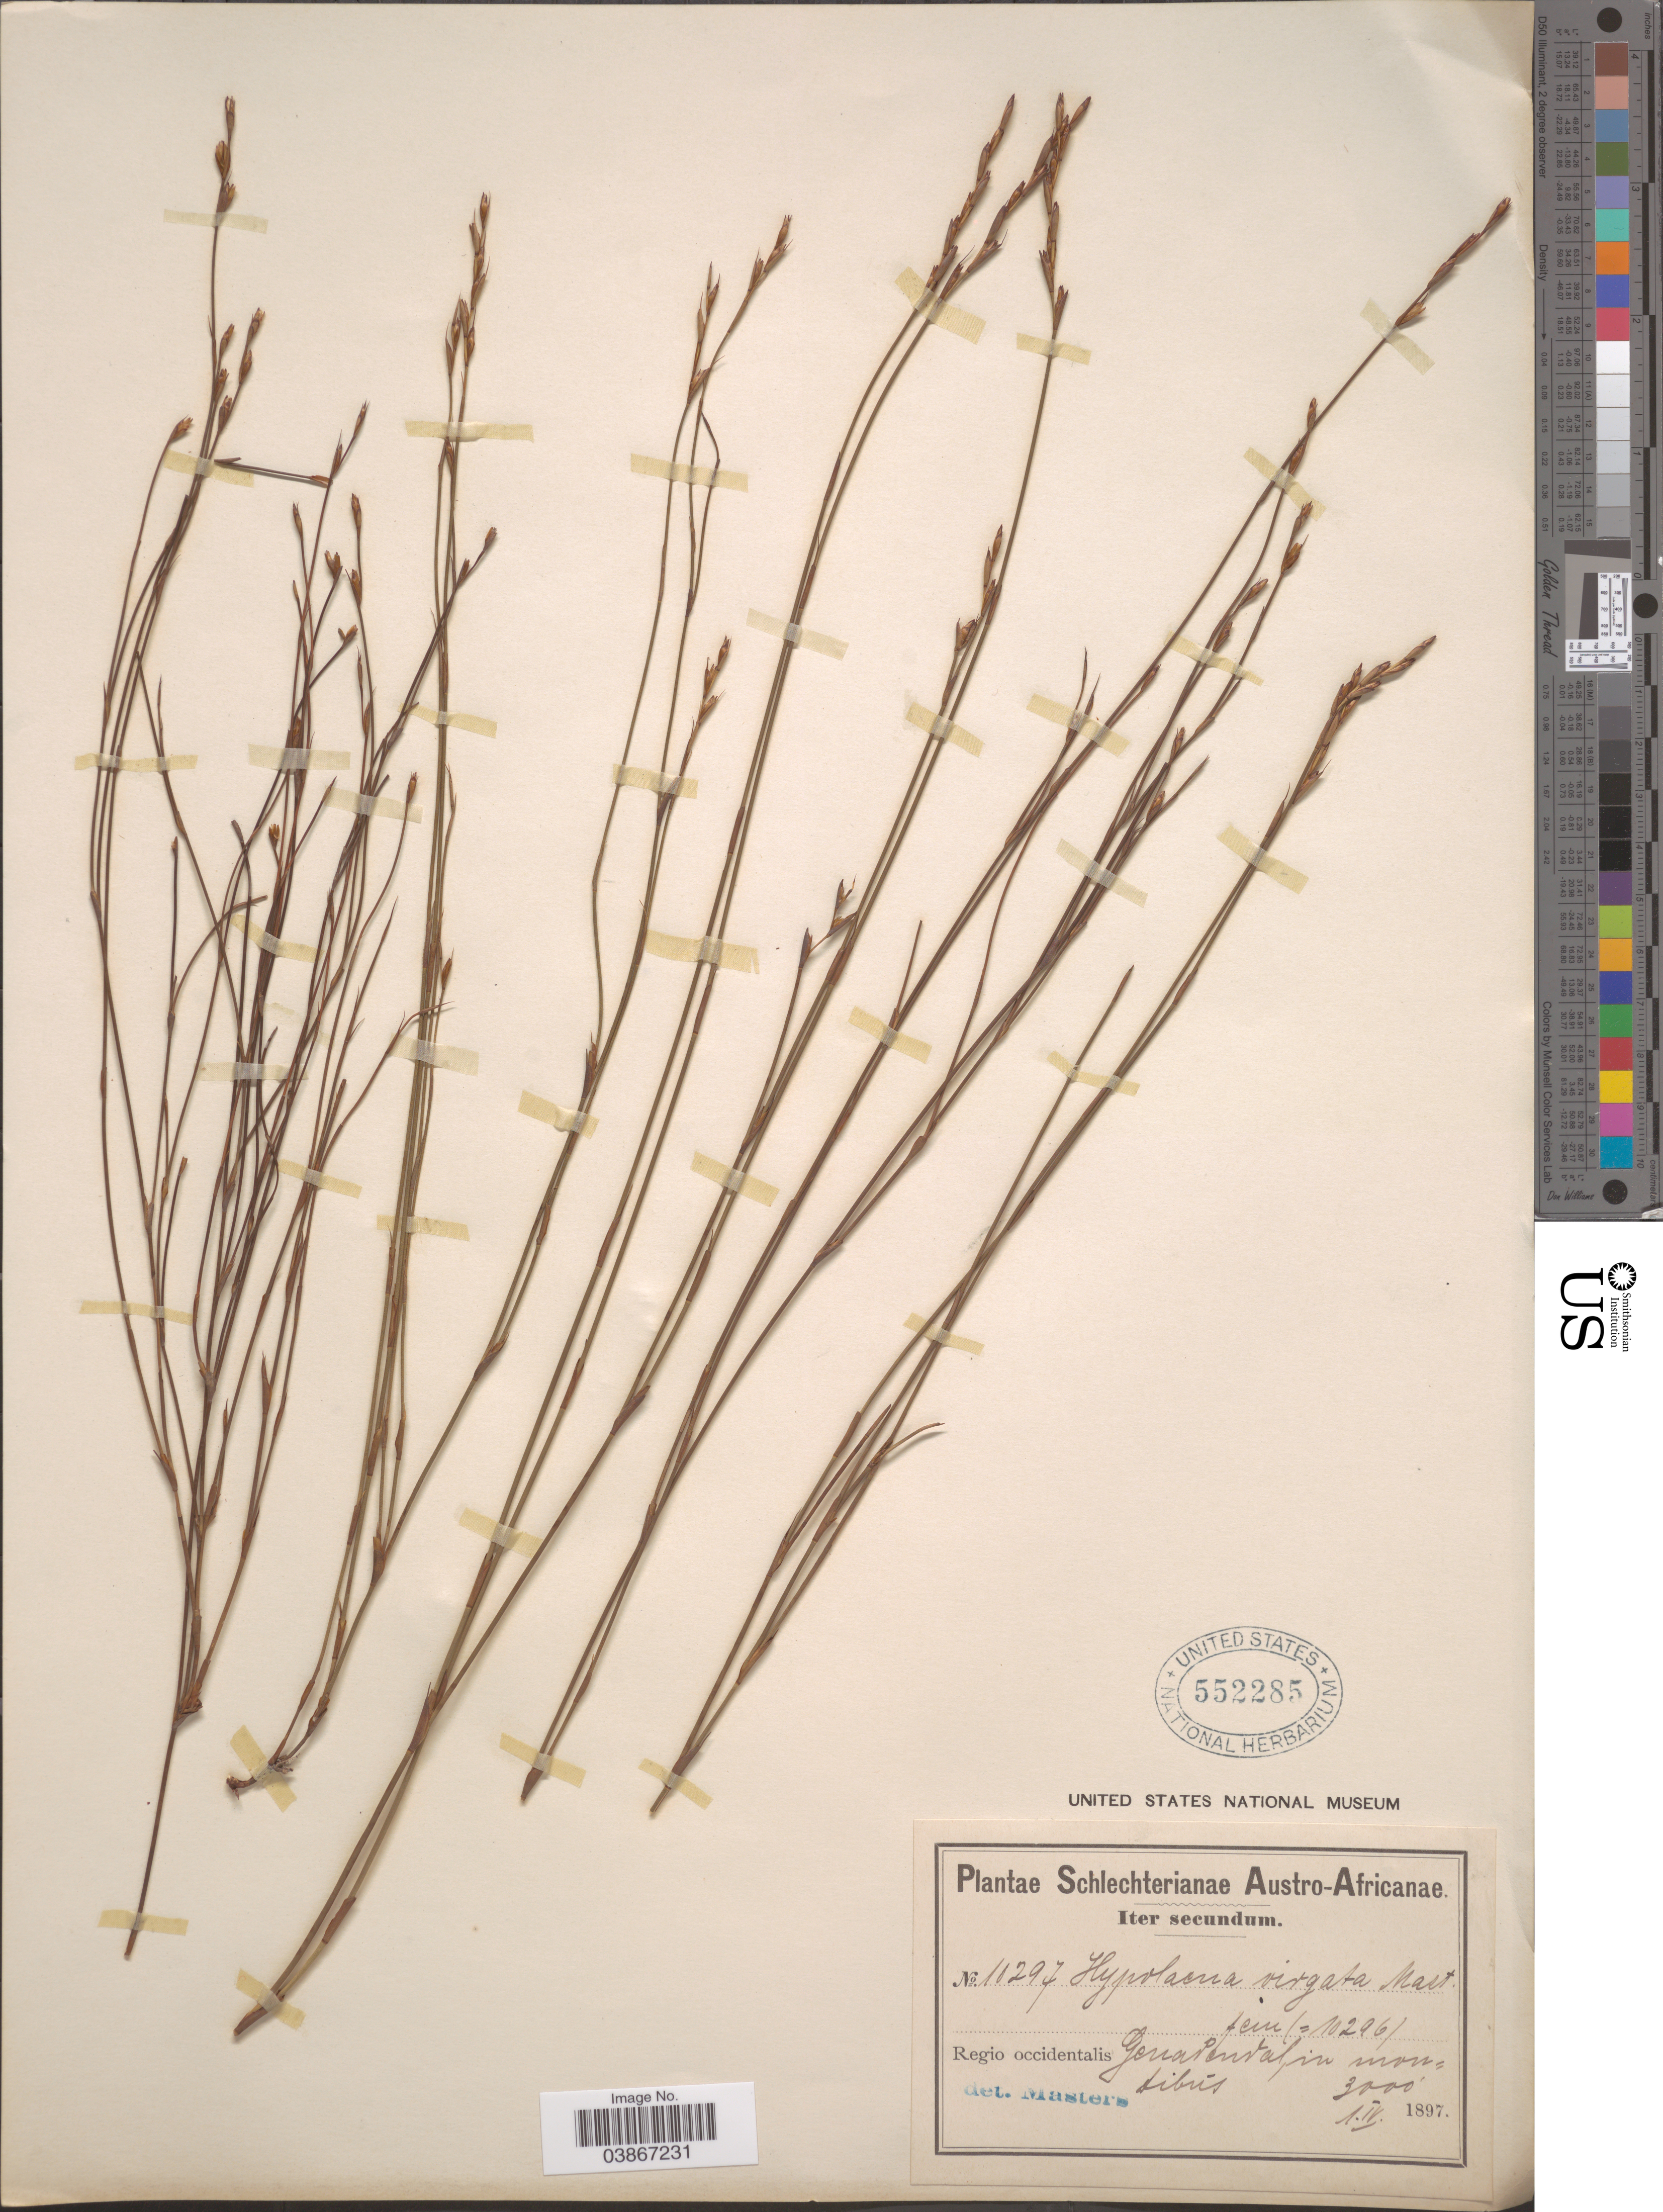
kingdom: Plantae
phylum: Tracheophyta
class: Liliopsida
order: Poales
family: Restionaceae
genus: Hypolaena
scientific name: Hypolaena virgata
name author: Mast.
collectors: Schlechter, --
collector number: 10297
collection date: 1897-04-01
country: South Africa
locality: Austro-Africanae. Regio occidentalis. Genadendal, in montibús.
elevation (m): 914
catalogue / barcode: US 552285